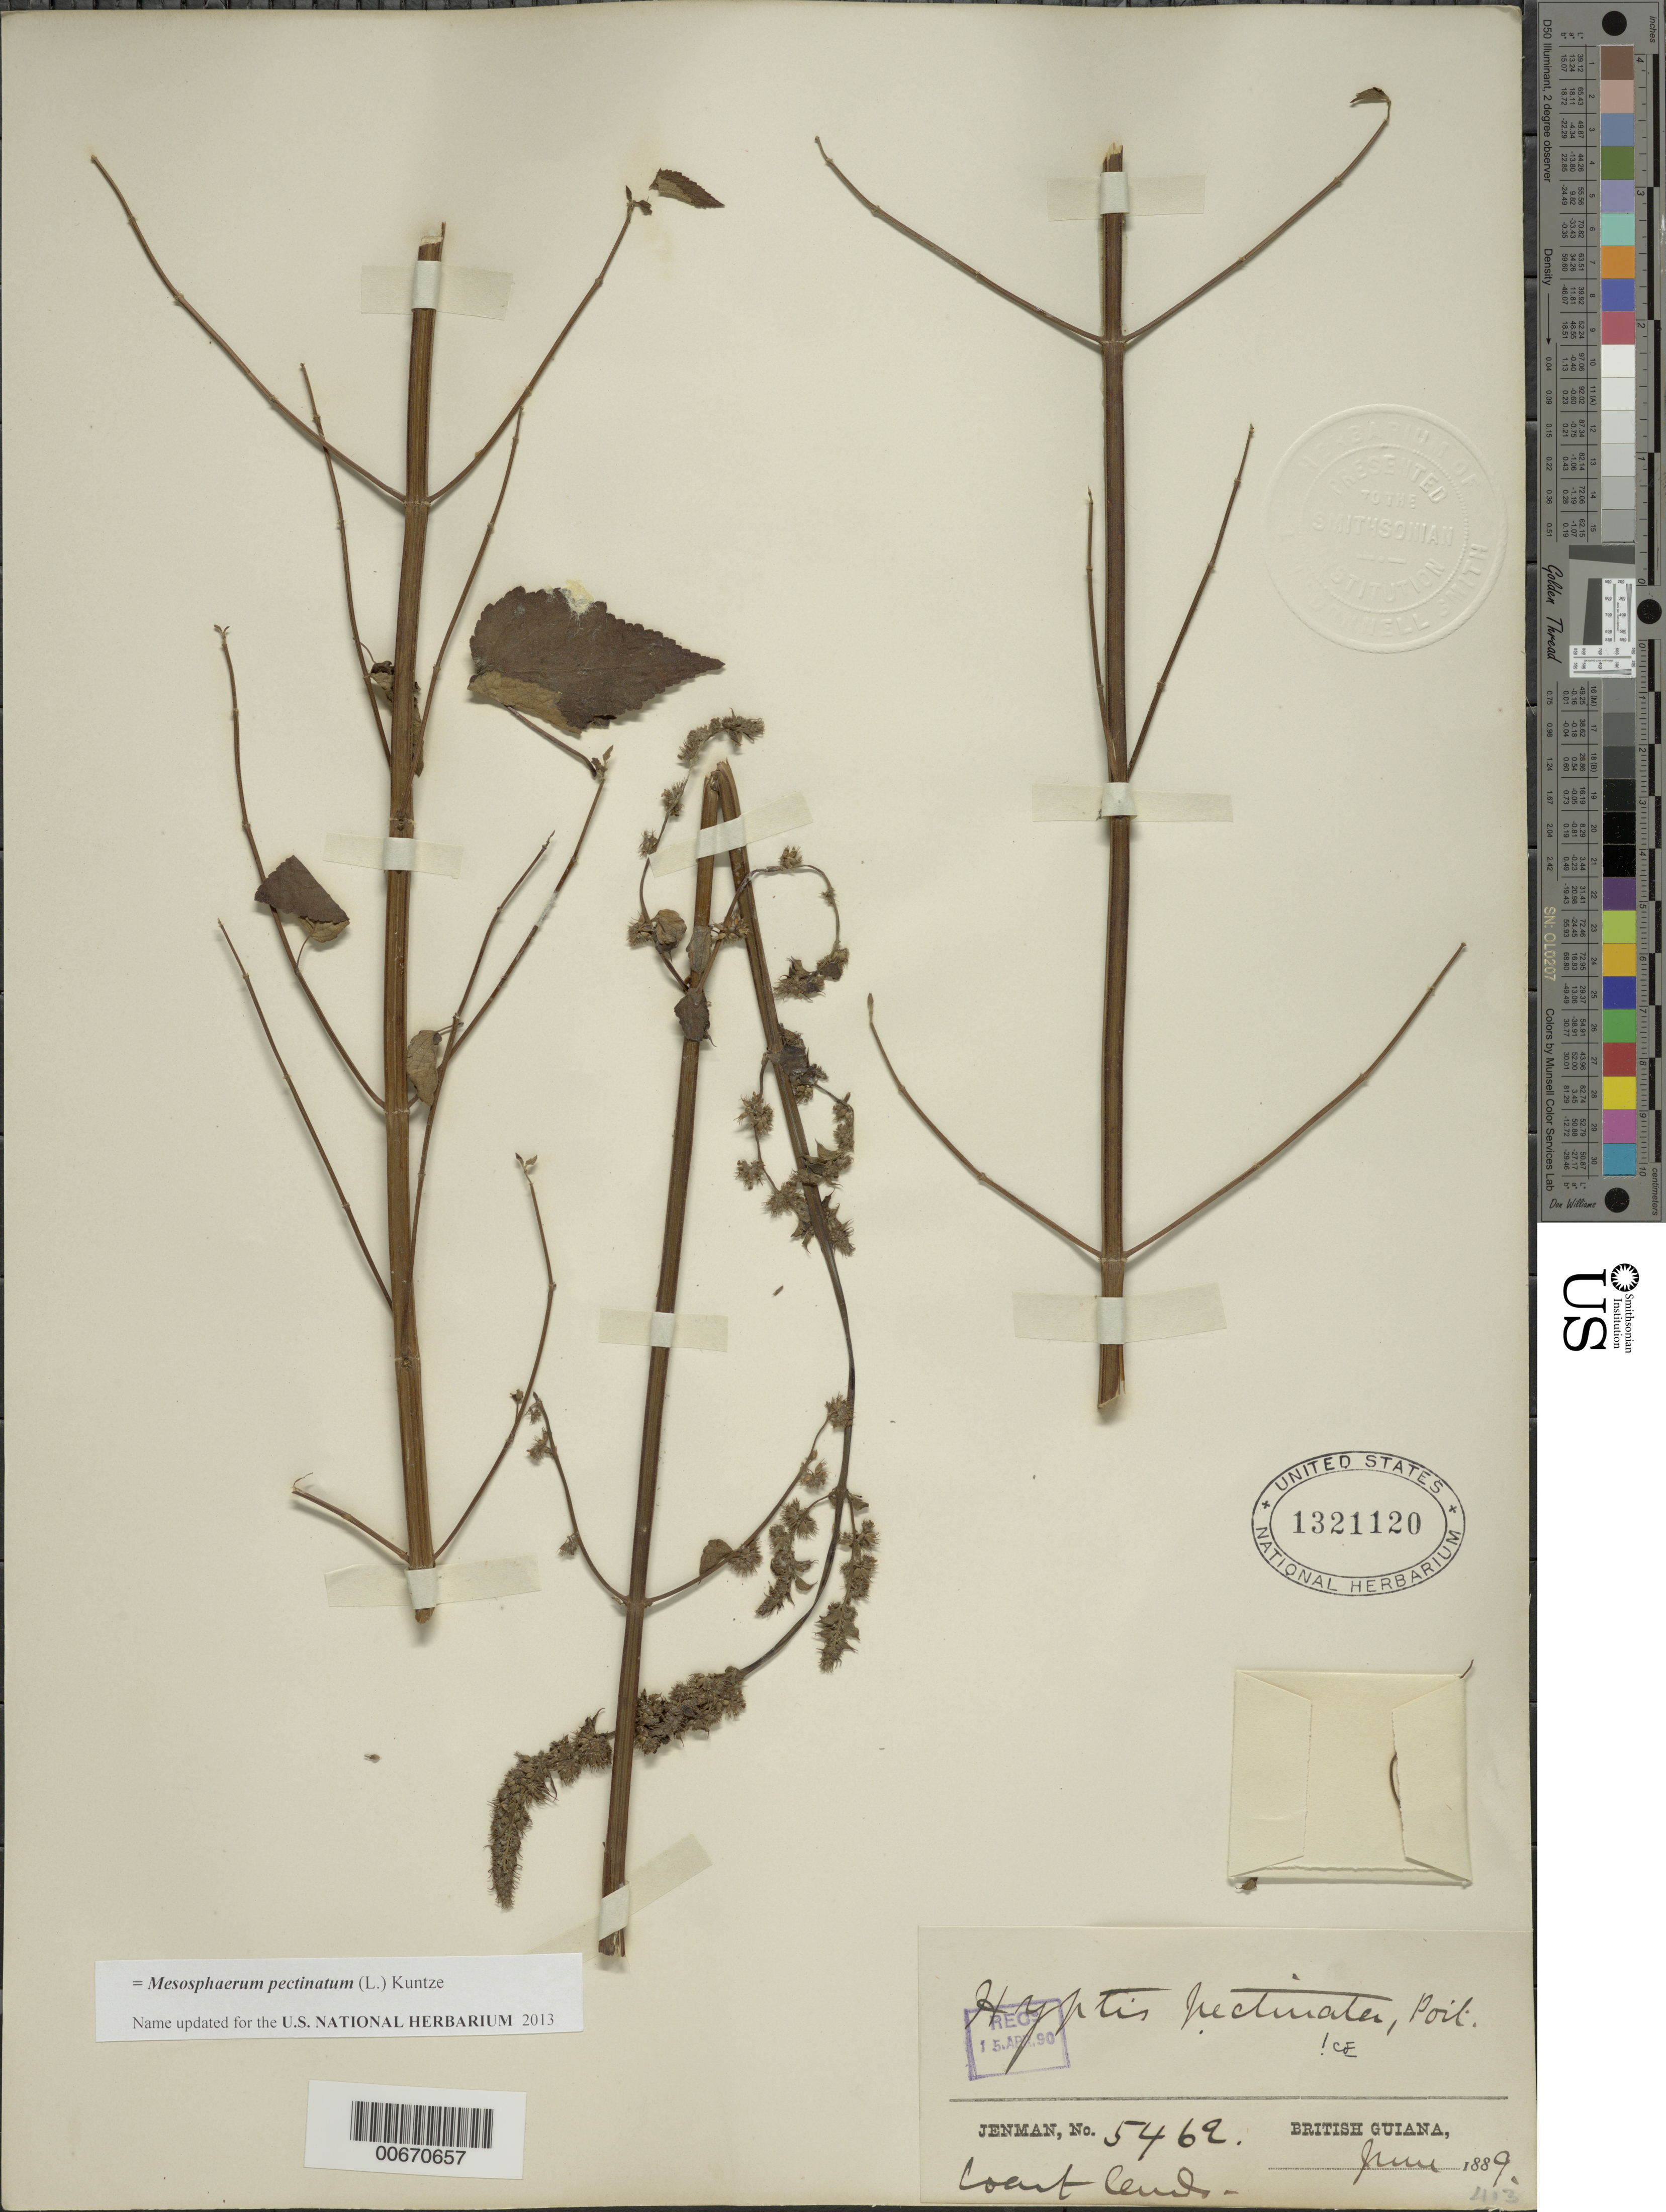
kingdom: Plantae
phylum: Tracheophyta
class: Magnoliopsida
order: Lamiales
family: Lamiaceae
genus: Hyptis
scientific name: Hyptis pectinata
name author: (L.) Poit.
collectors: G. S. Jenman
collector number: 5462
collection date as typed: June 1889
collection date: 1889-06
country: Guyana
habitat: Coast lands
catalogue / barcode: US 1321120